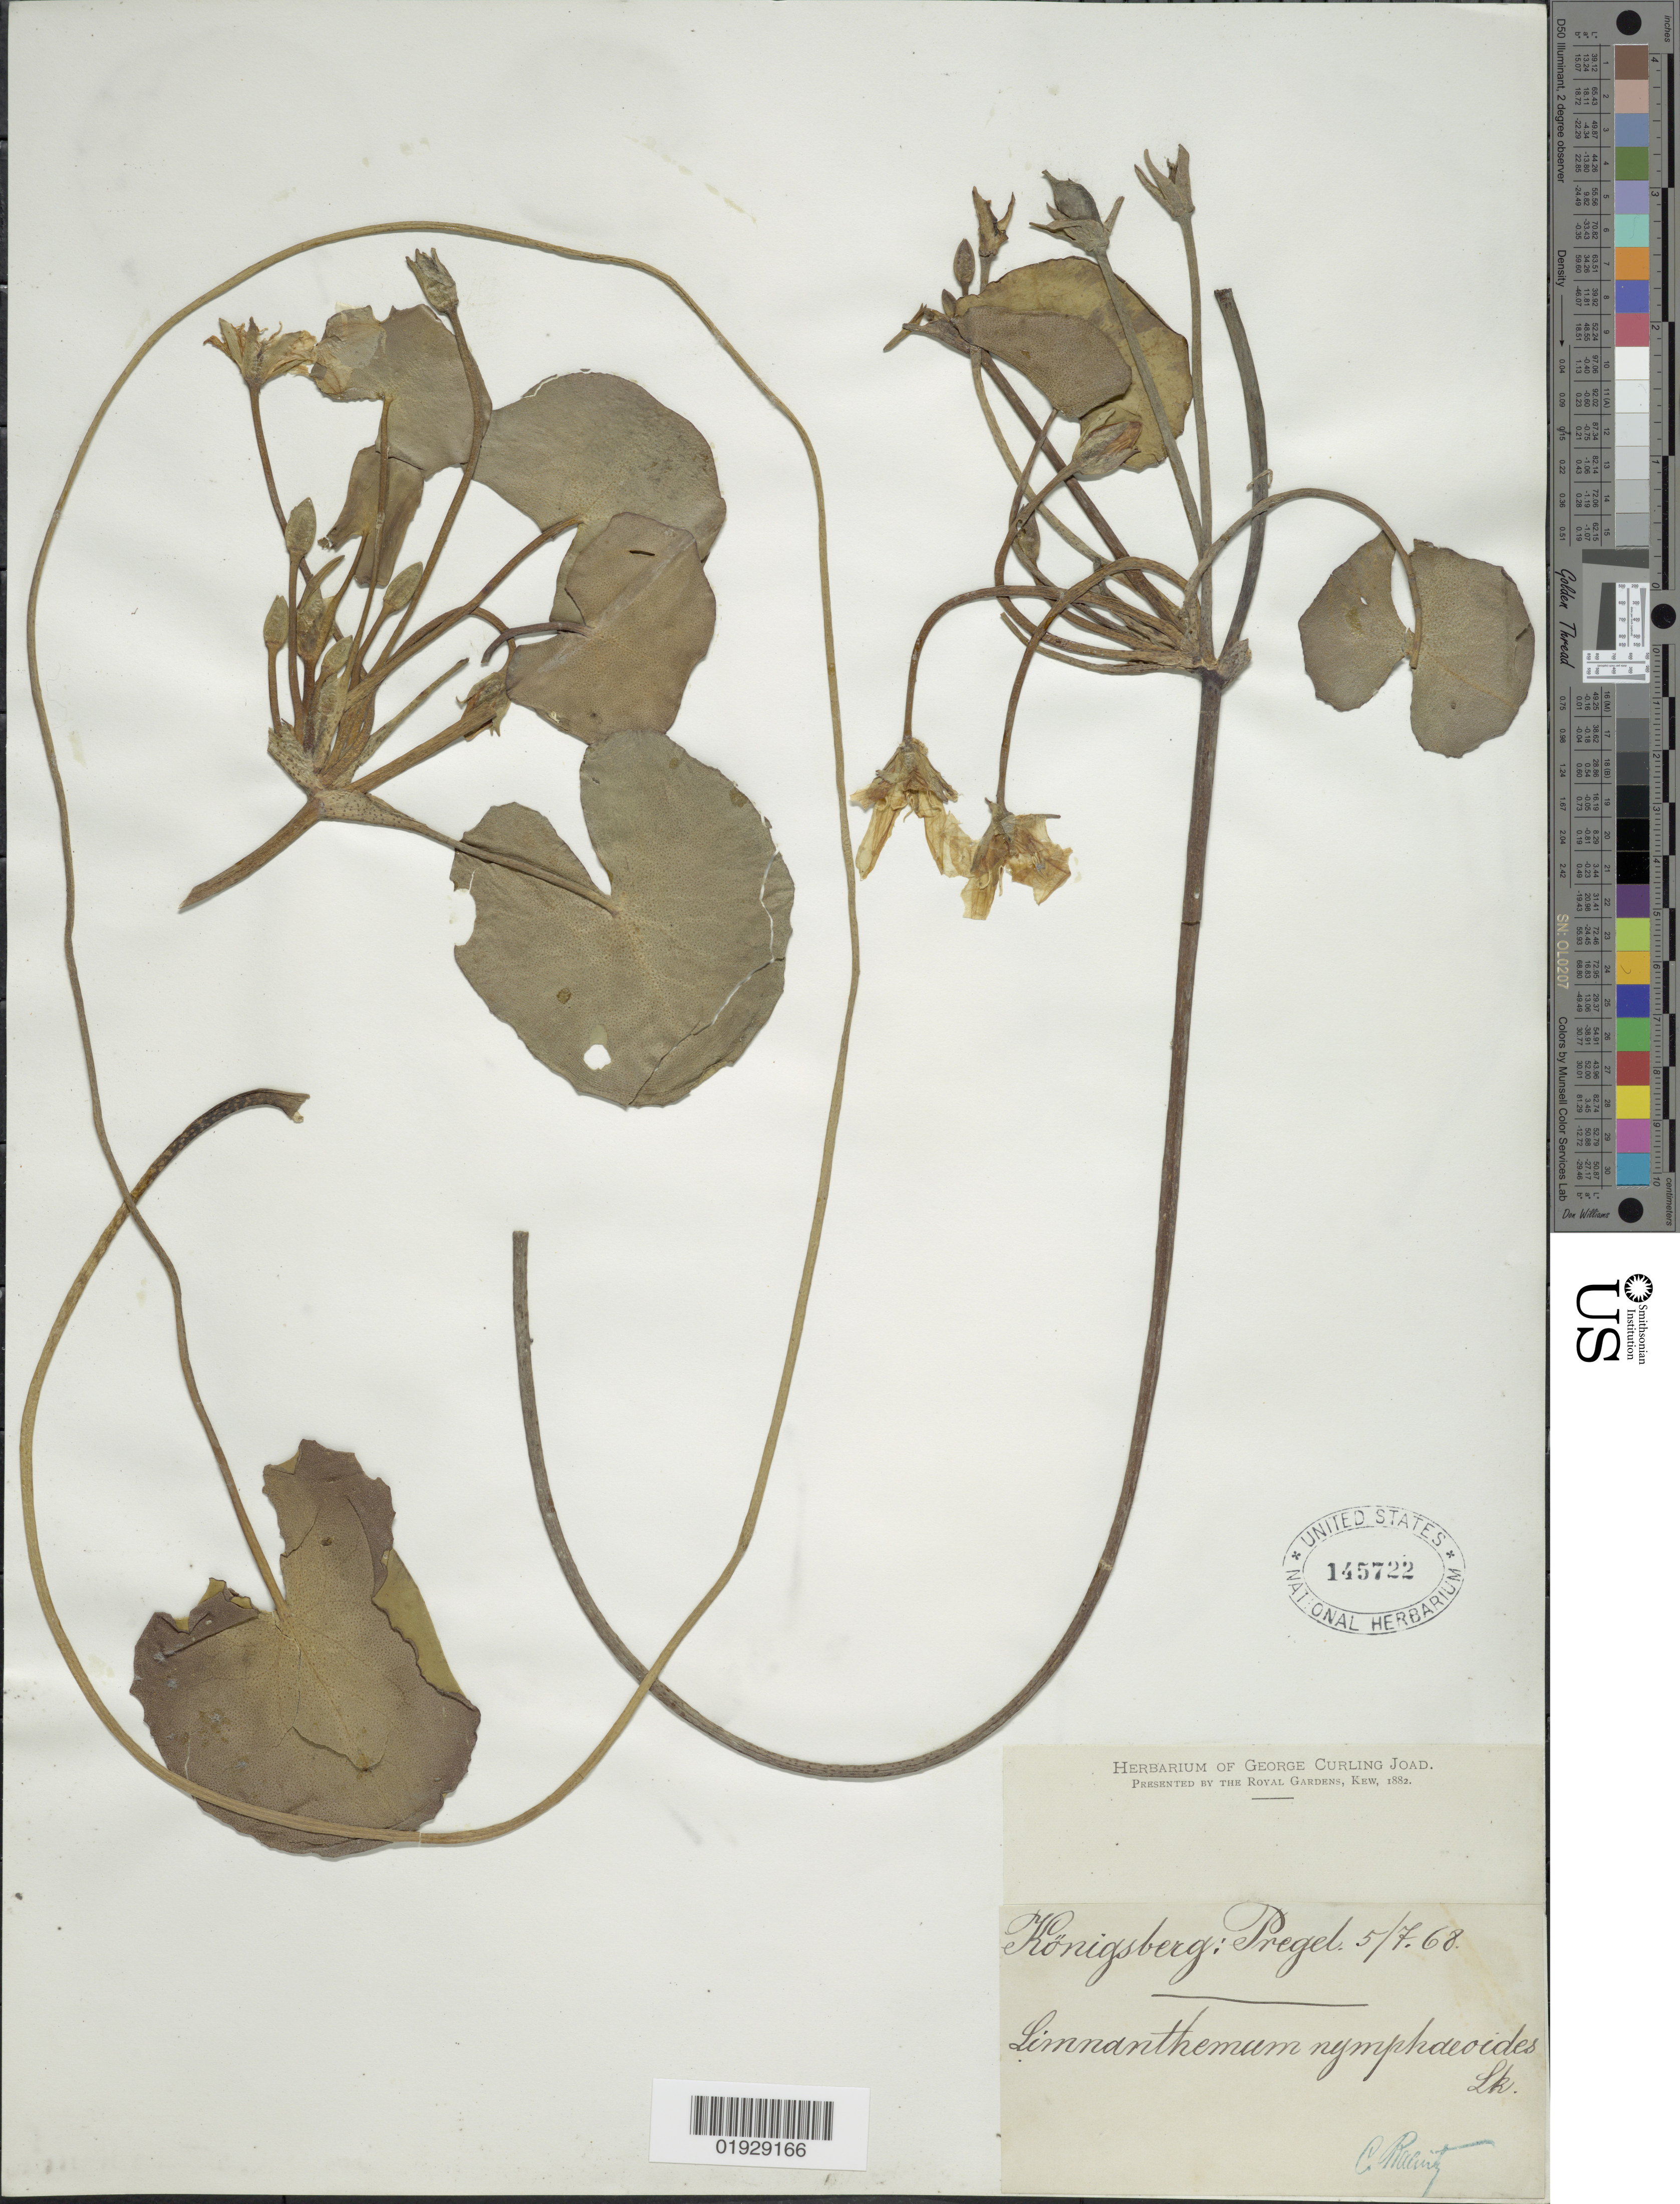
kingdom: Plantae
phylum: Tracheophyta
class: Magnoliopsida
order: Asterales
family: Menyanthaceae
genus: Nymphoides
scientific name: Nymphoides nymphaeoides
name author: (L.) Britton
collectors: C. G. Baenitz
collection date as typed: Transcribed d/m/y: 5/7/68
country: Russian Federation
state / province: Kaliningrad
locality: Königsberg: Pregel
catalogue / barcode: US 145722